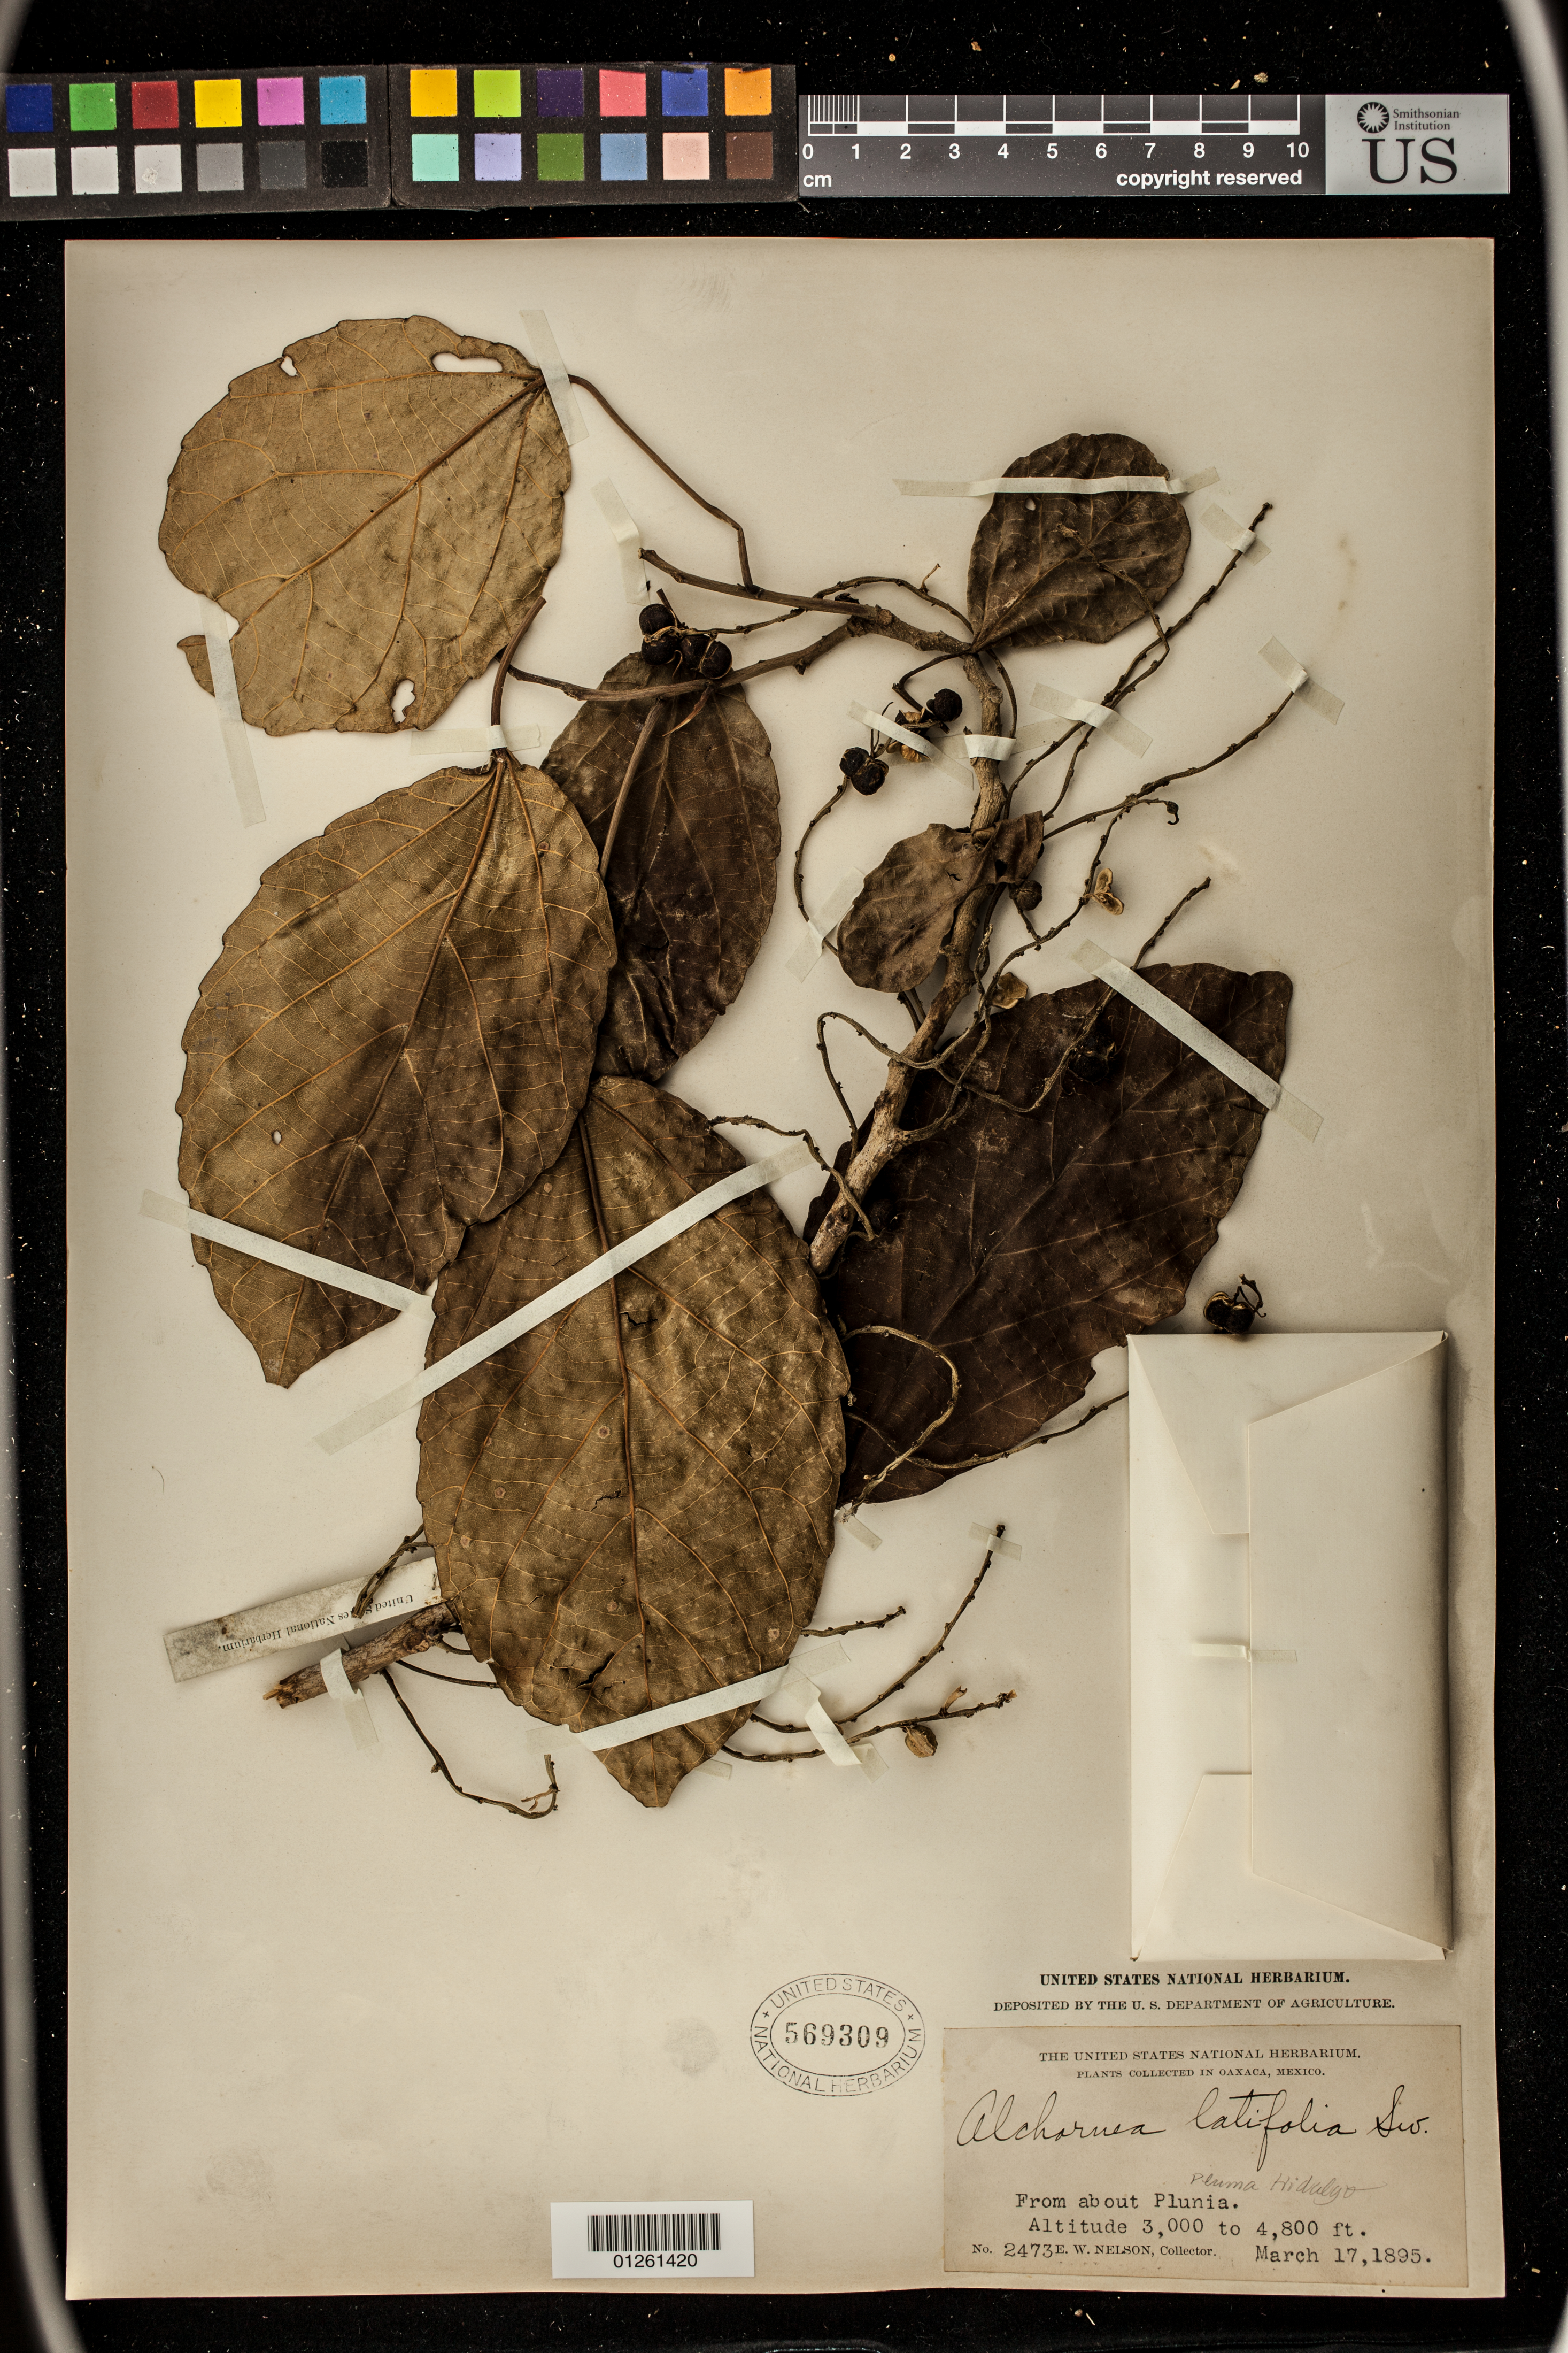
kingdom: Plantae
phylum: Tracheophyta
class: Magnoliopsida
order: Malpighiales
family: Euphorbiaceae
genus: Alchornea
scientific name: Alchornea latifolia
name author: Sw.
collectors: E. W. Nelson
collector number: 2473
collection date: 1895-03-17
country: Mexico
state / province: Oaxaca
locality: From about Plunia. Pluma Hidalgo.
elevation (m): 914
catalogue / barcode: US 569309